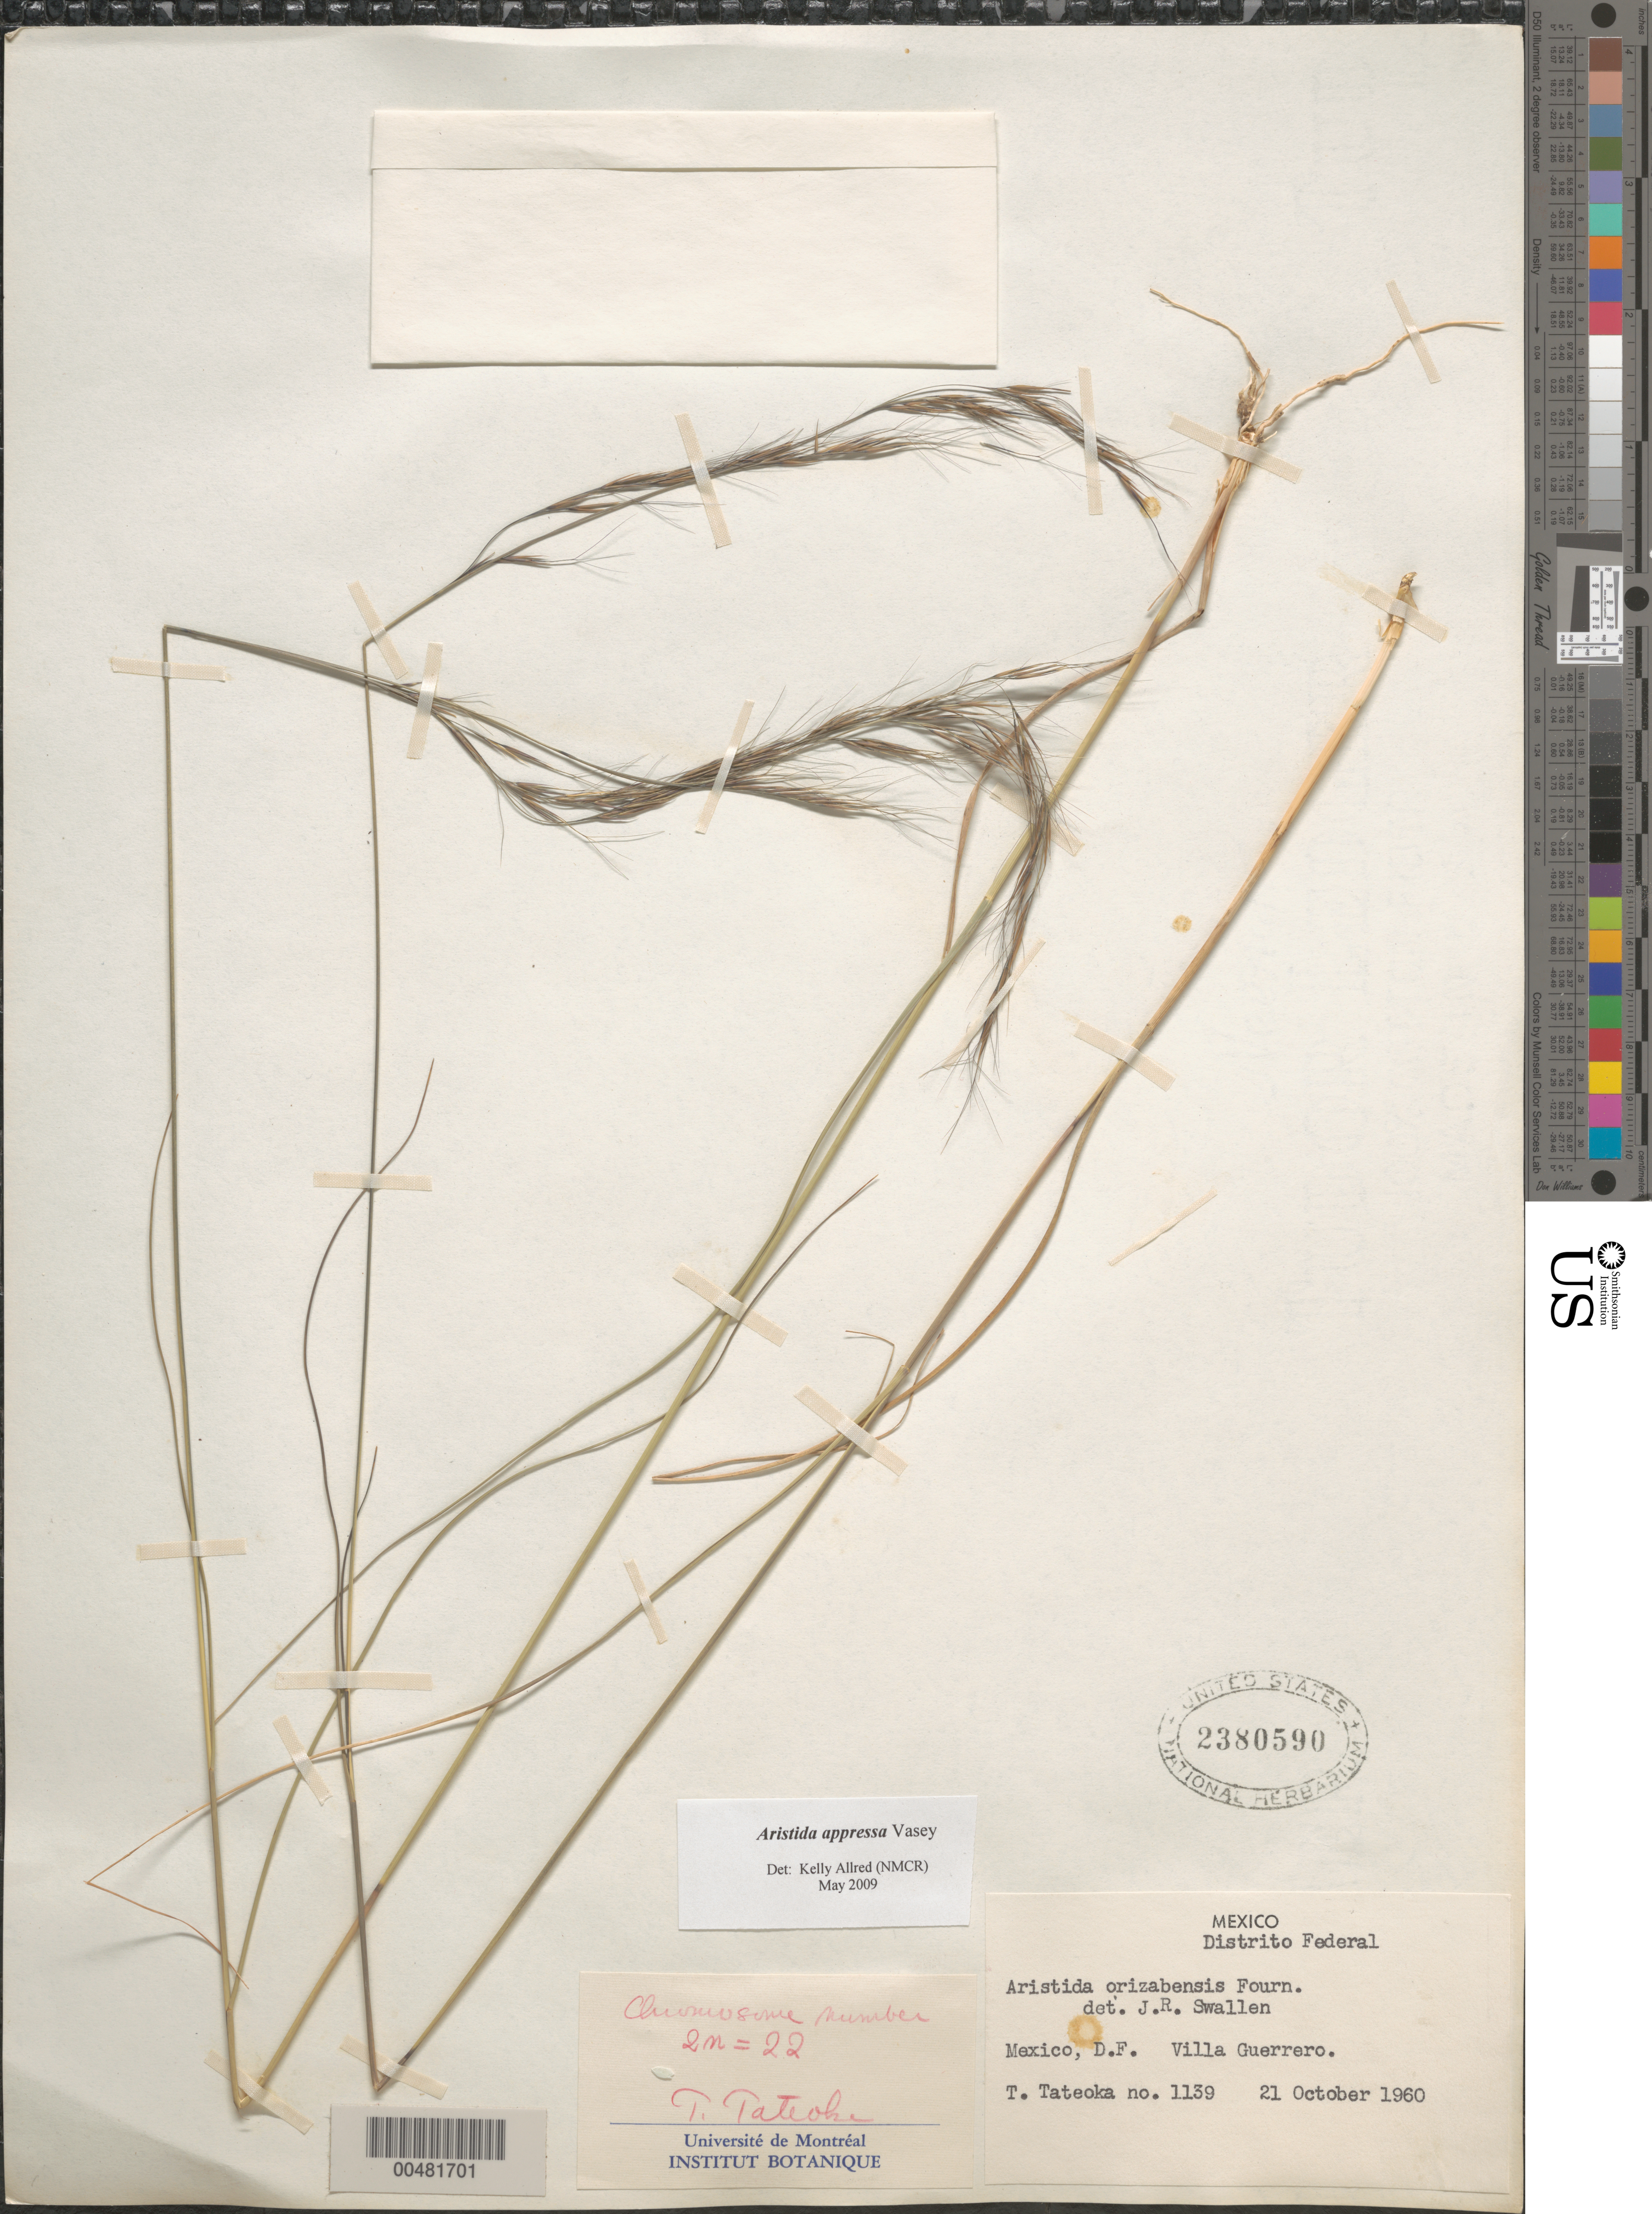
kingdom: Plantae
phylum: Tracheophyta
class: Liliopsida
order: Poales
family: Poaceae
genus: Aristida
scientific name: Aristida appressa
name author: Vasey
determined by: Swallen, Jason R.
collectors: T. Tateoka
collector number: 1139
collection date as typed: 21 Oct 1960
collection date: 1960-10-21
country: Mexico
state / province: Distrito Federal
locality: Villa Guerrero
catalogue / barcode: US 2380590